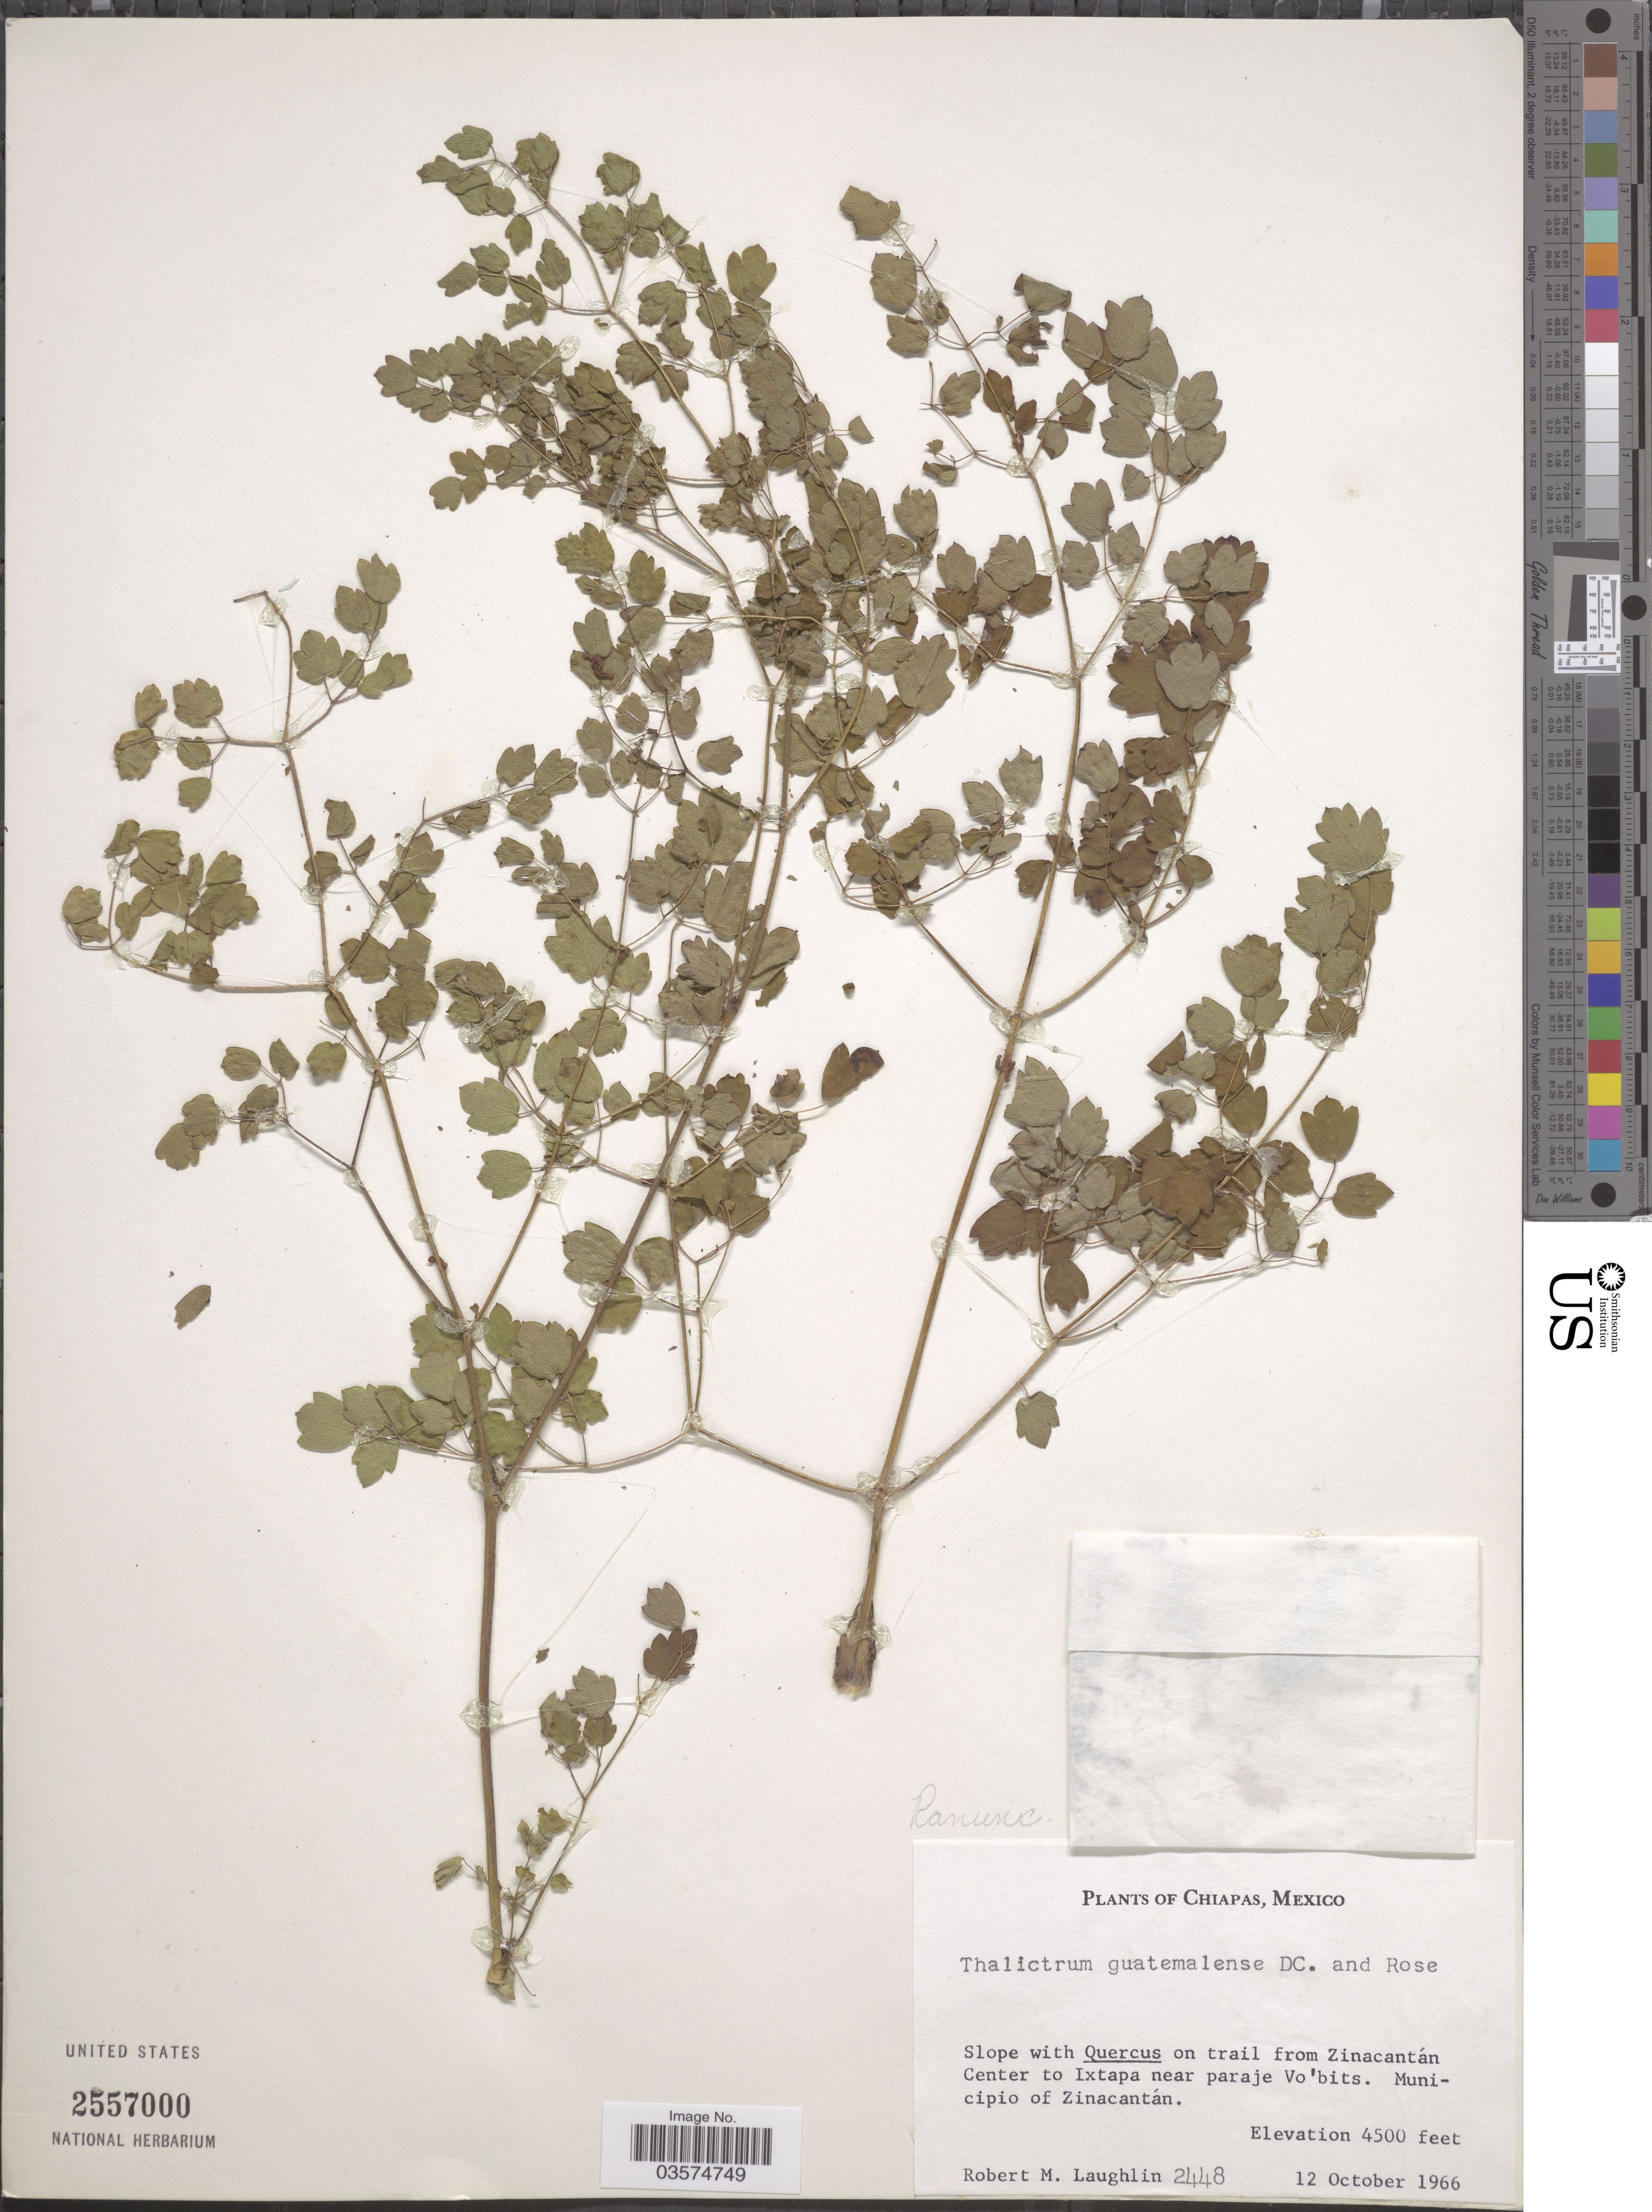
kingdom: Plantae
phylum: Tracheophyta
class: Magnoliopsida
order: Ranunculales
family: Ranunculaceae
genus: Thalictrum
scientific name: Thalictrum guatemalense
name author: C. DC. & Rose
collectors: R. M. Laughlin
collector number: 2448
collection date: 1966-10-12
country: Mexico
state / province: Chiapas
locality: Slope with Quercus on trail from Zinacantán Center to Ixtapa near paraje Vo'bits. Municipio of Zinacantán.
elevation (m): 1372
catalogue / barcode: US 2557000